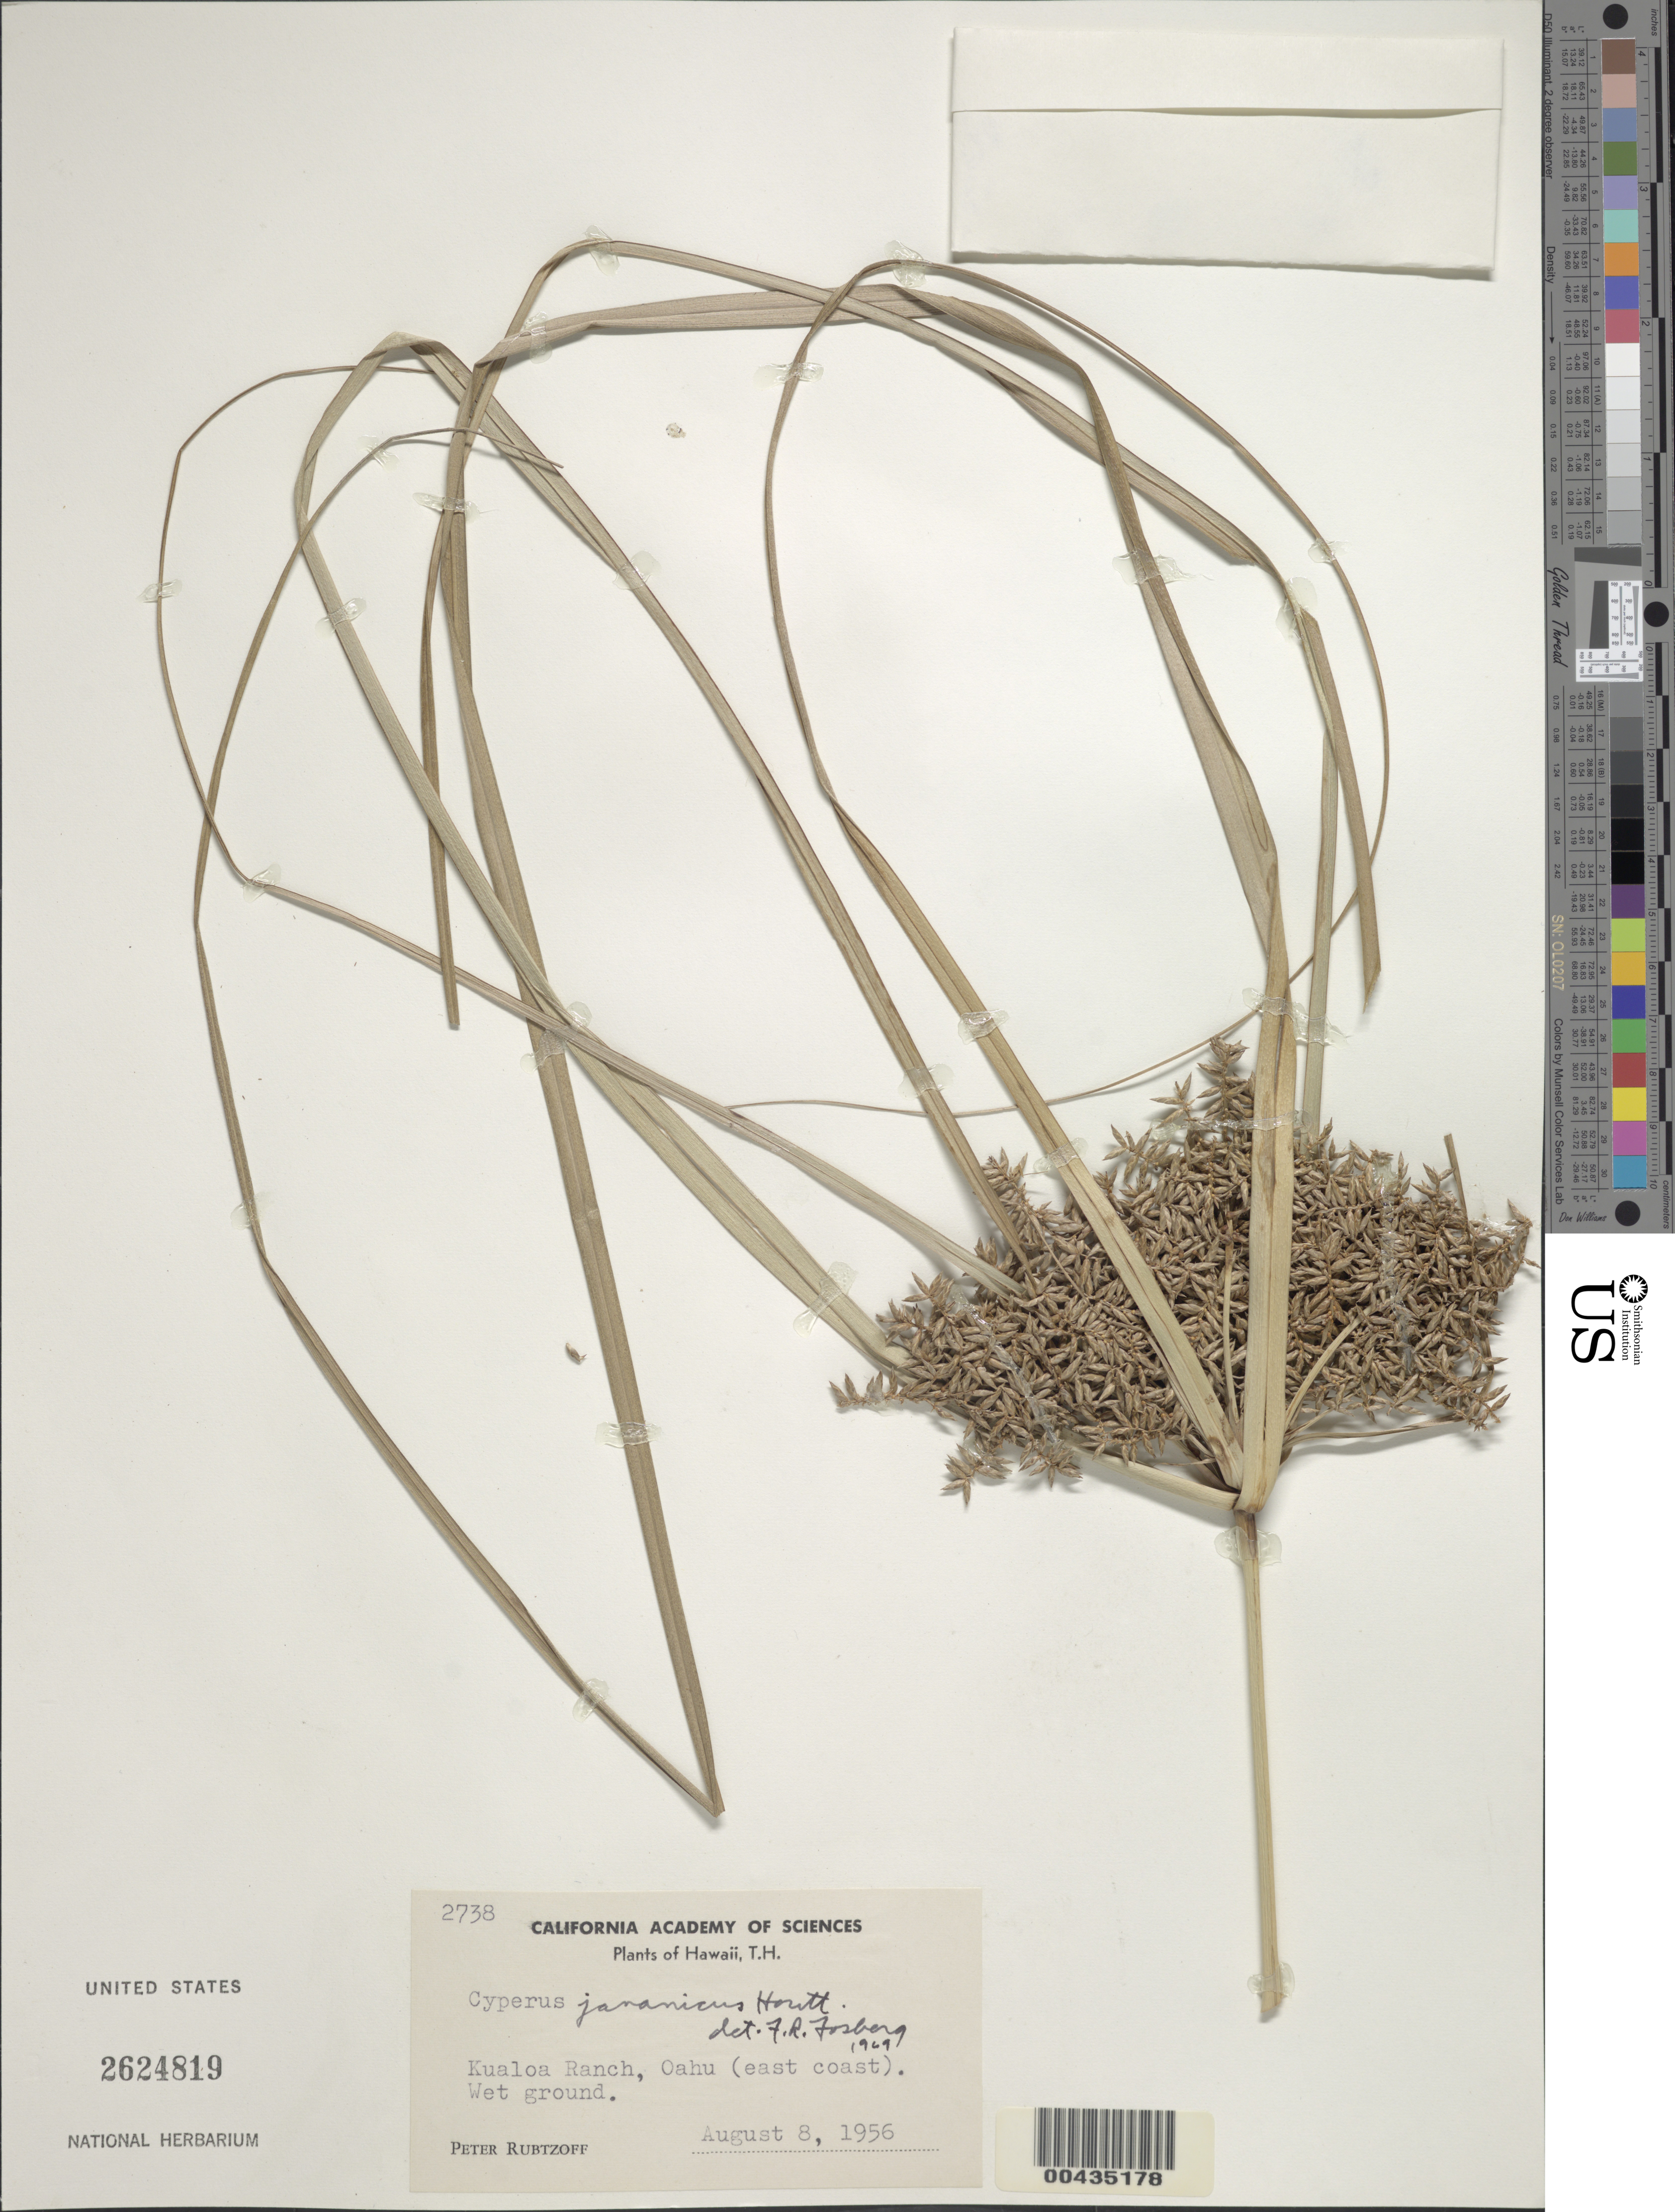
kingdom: Plantae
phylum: Tracheophyta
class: Liliopsida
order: Poales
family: Cyperaceae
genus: Cyperus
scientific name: Cyperus javanicus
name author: Houtt.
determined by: Fosberg, F. R.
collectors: P. Rubtzoff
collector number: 2738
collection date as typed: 8 Aug 1956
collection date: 1956-08-08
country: United States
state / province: Hawaii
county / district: Honolulu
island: Oahu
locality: Kualoa Ranch, Oahu (east coast).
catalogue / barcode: US 2624819